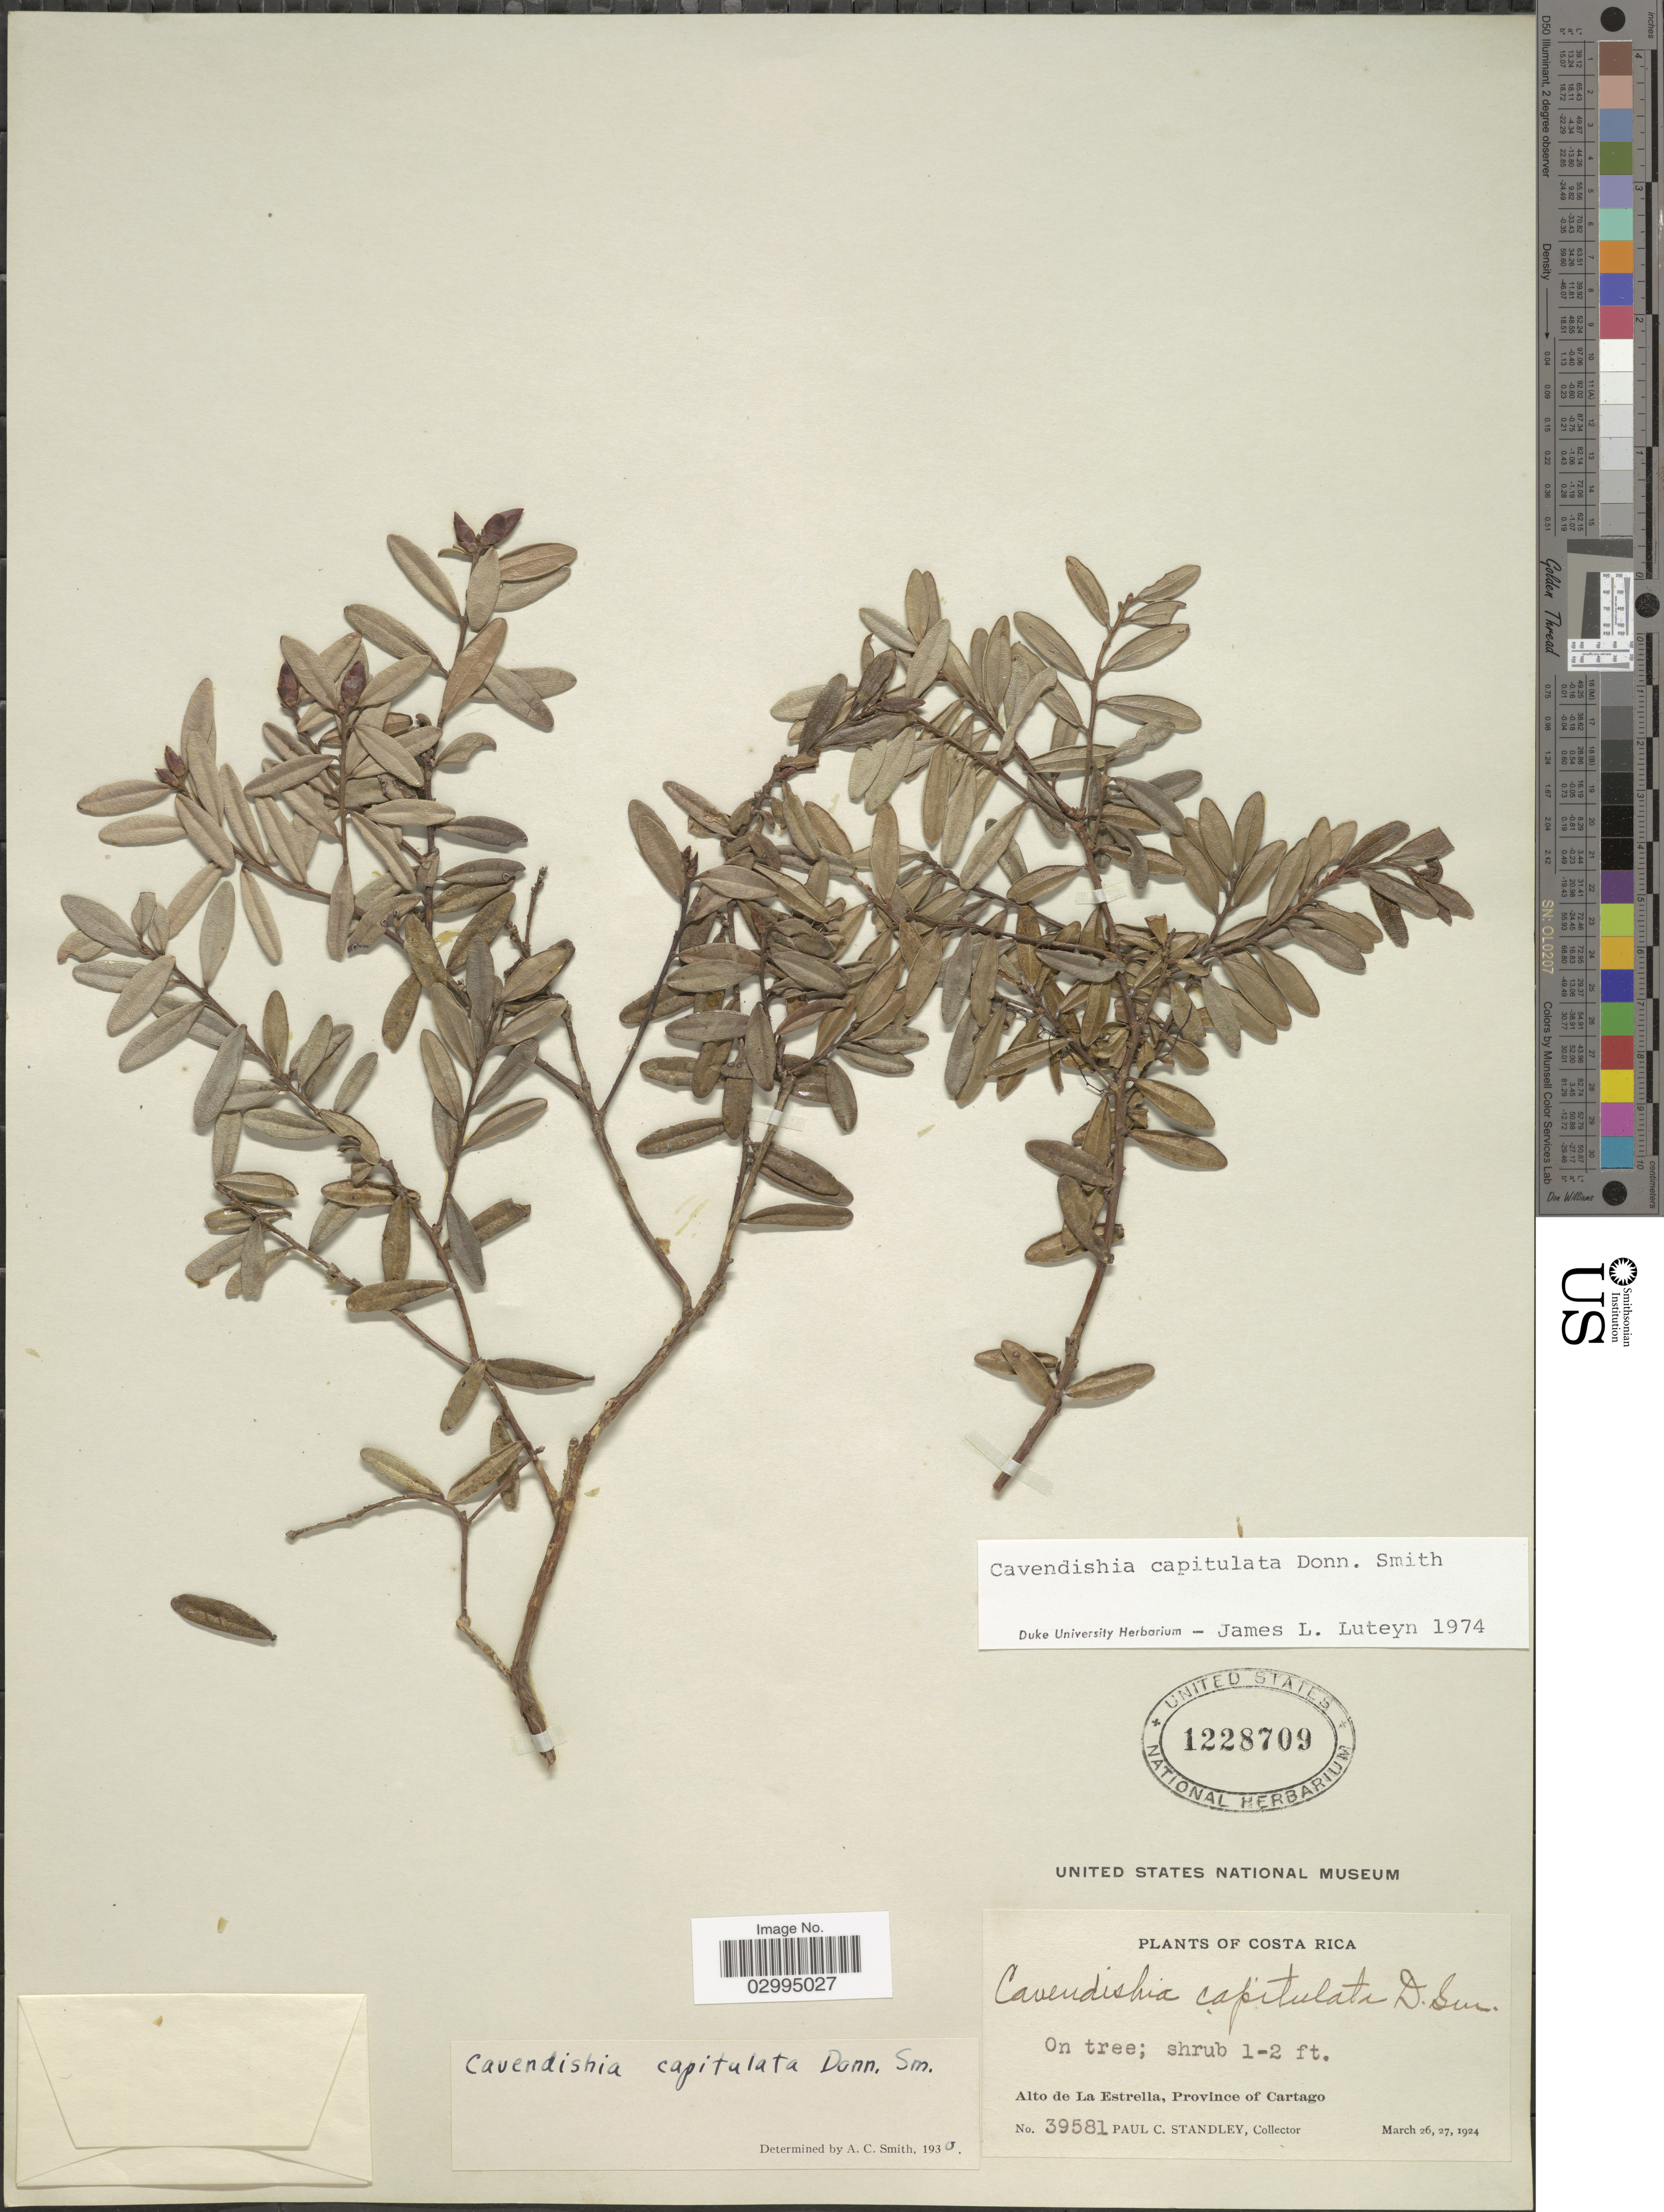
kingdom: Plantae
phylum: Tracheophyta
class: Magnoliopsida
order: Ericales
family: Ericaceae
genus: Cavendishia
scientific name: Cavendishia capitulata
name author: Donn. Sm.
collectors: P. C. Standley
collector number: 39581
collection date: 1924-03-26/1924-03-27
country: Costa Rica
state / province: Cartago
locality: Alto de La Estrella, Province of Cartago.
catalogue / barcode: US 1228709